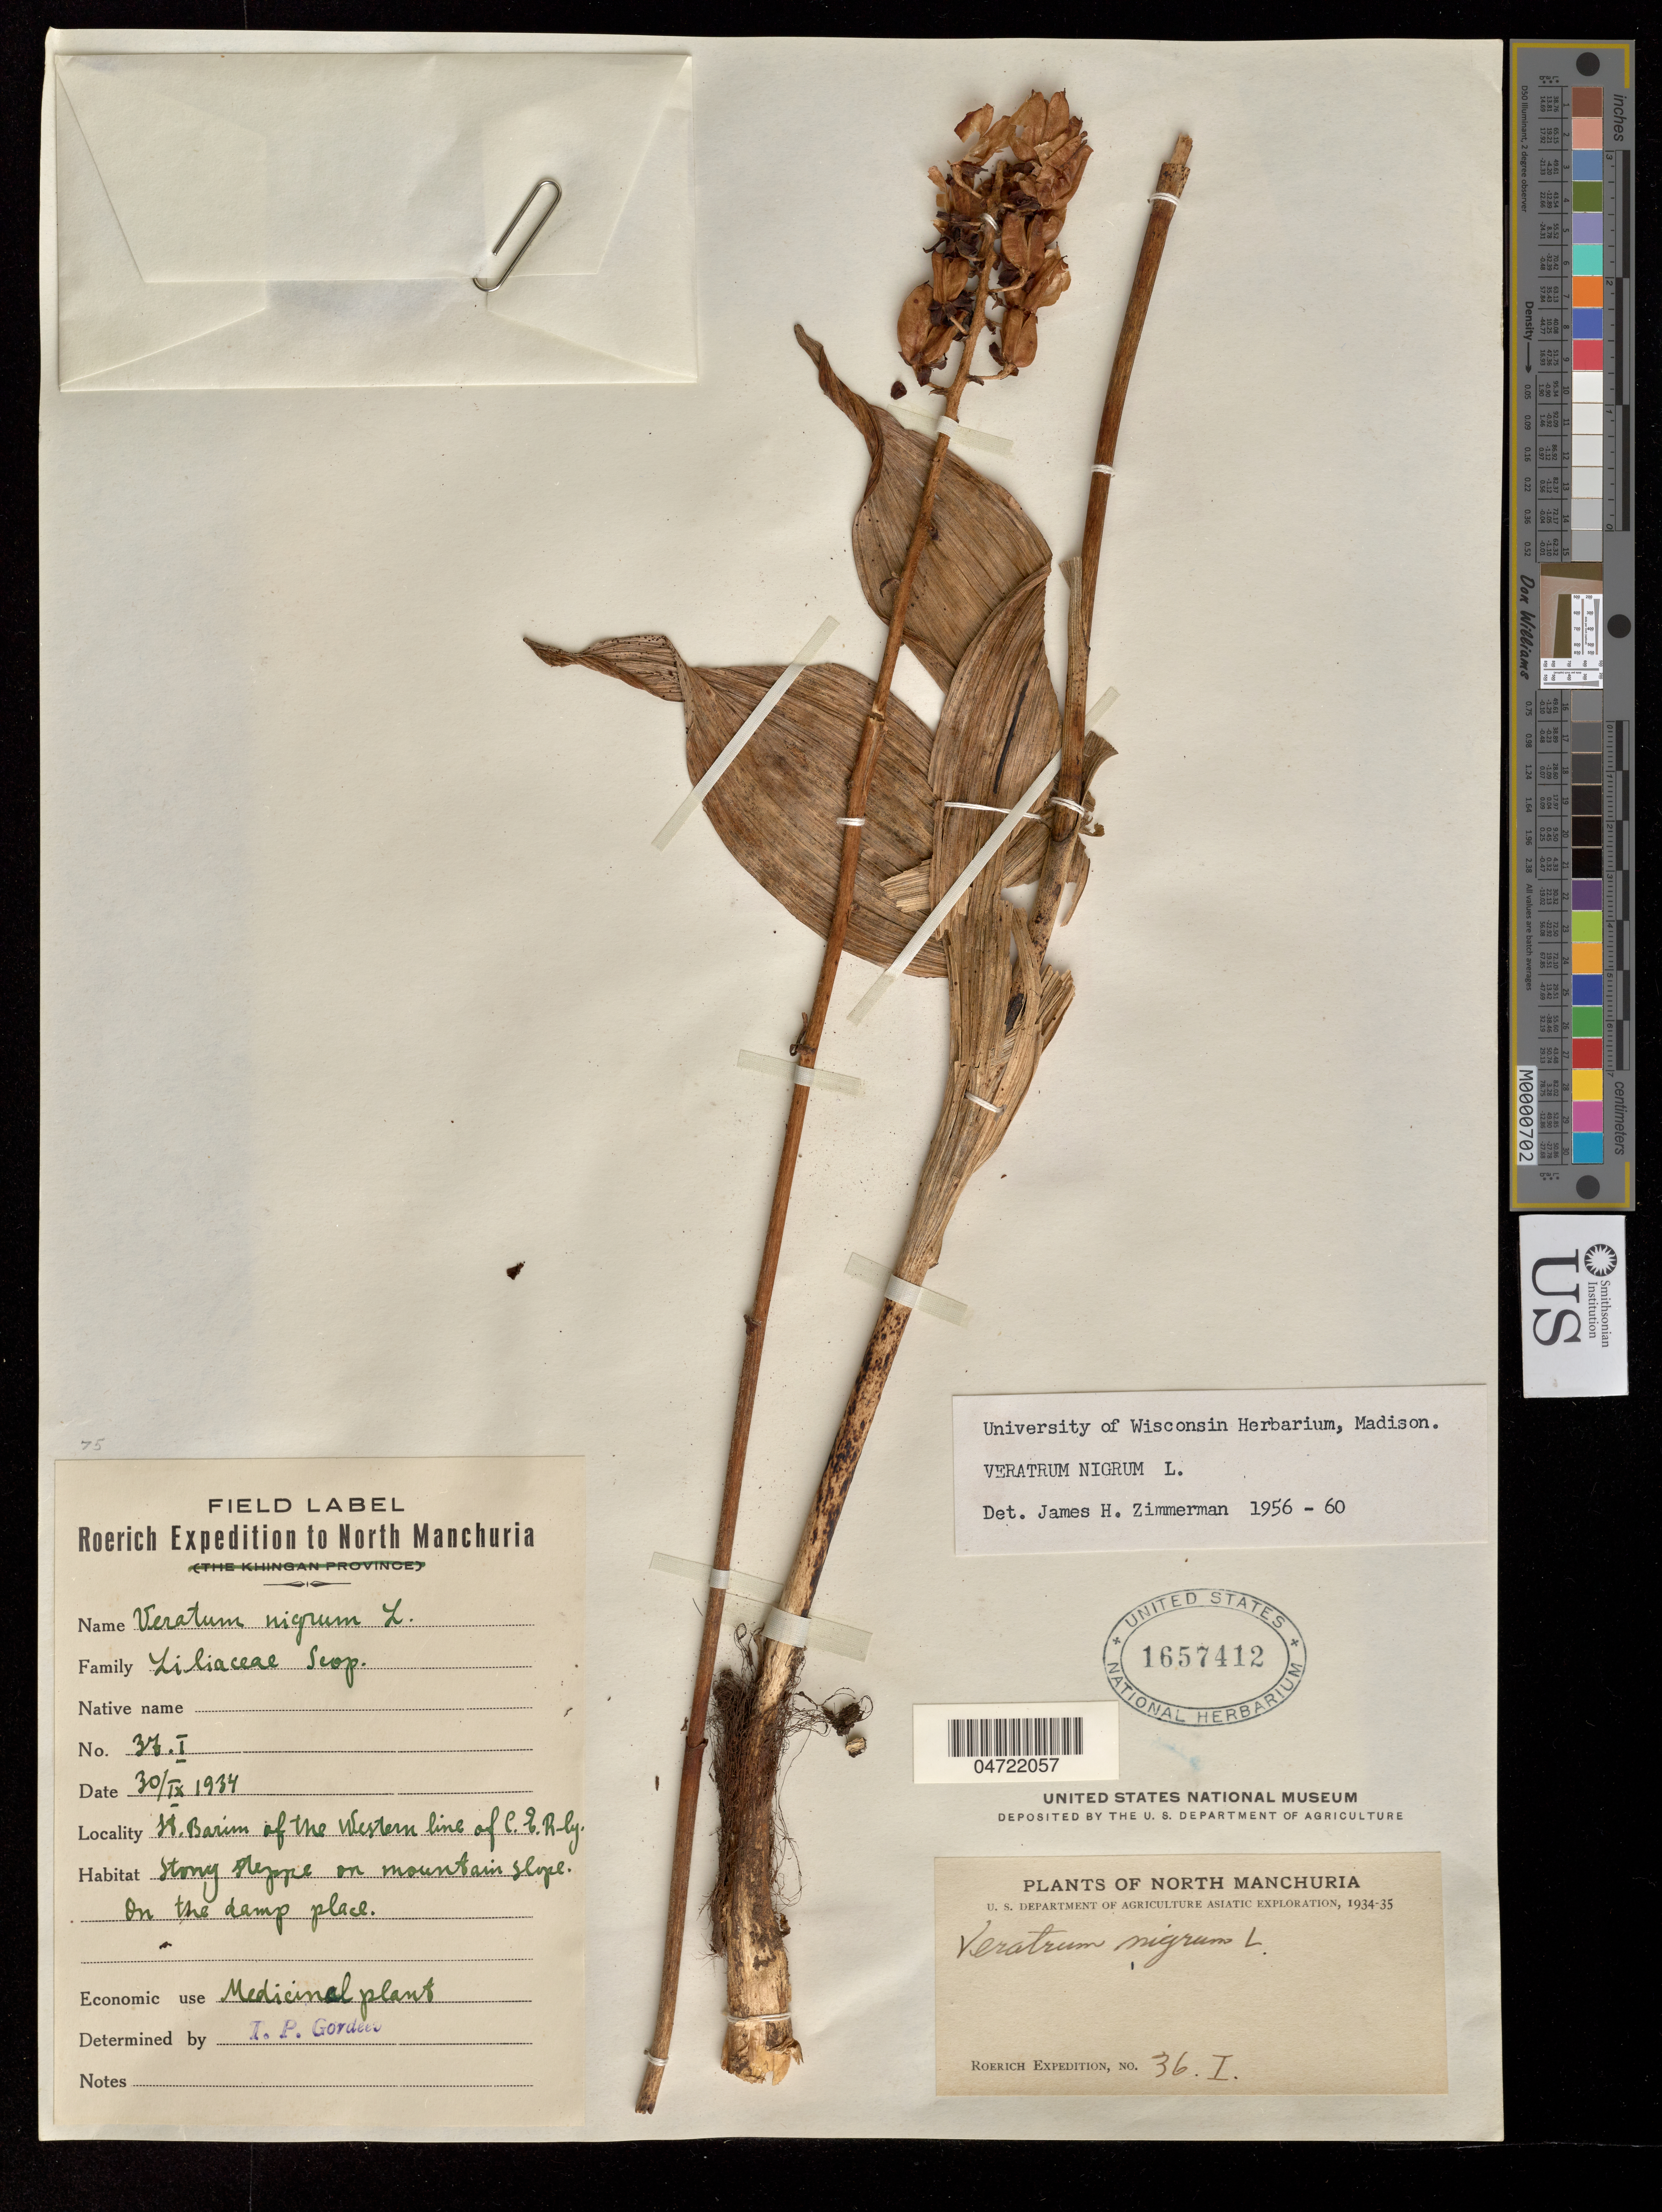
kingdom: Plantae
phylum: Tracheophyta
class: Liliopsida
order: Liliales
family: Melanthiaceae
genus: Veratrum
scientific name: Veratrum nigrum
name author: L.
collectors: Roerich Expedition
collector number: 36 I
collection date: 1934/1935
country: China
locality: North Manchuria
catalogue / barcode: US 1657414